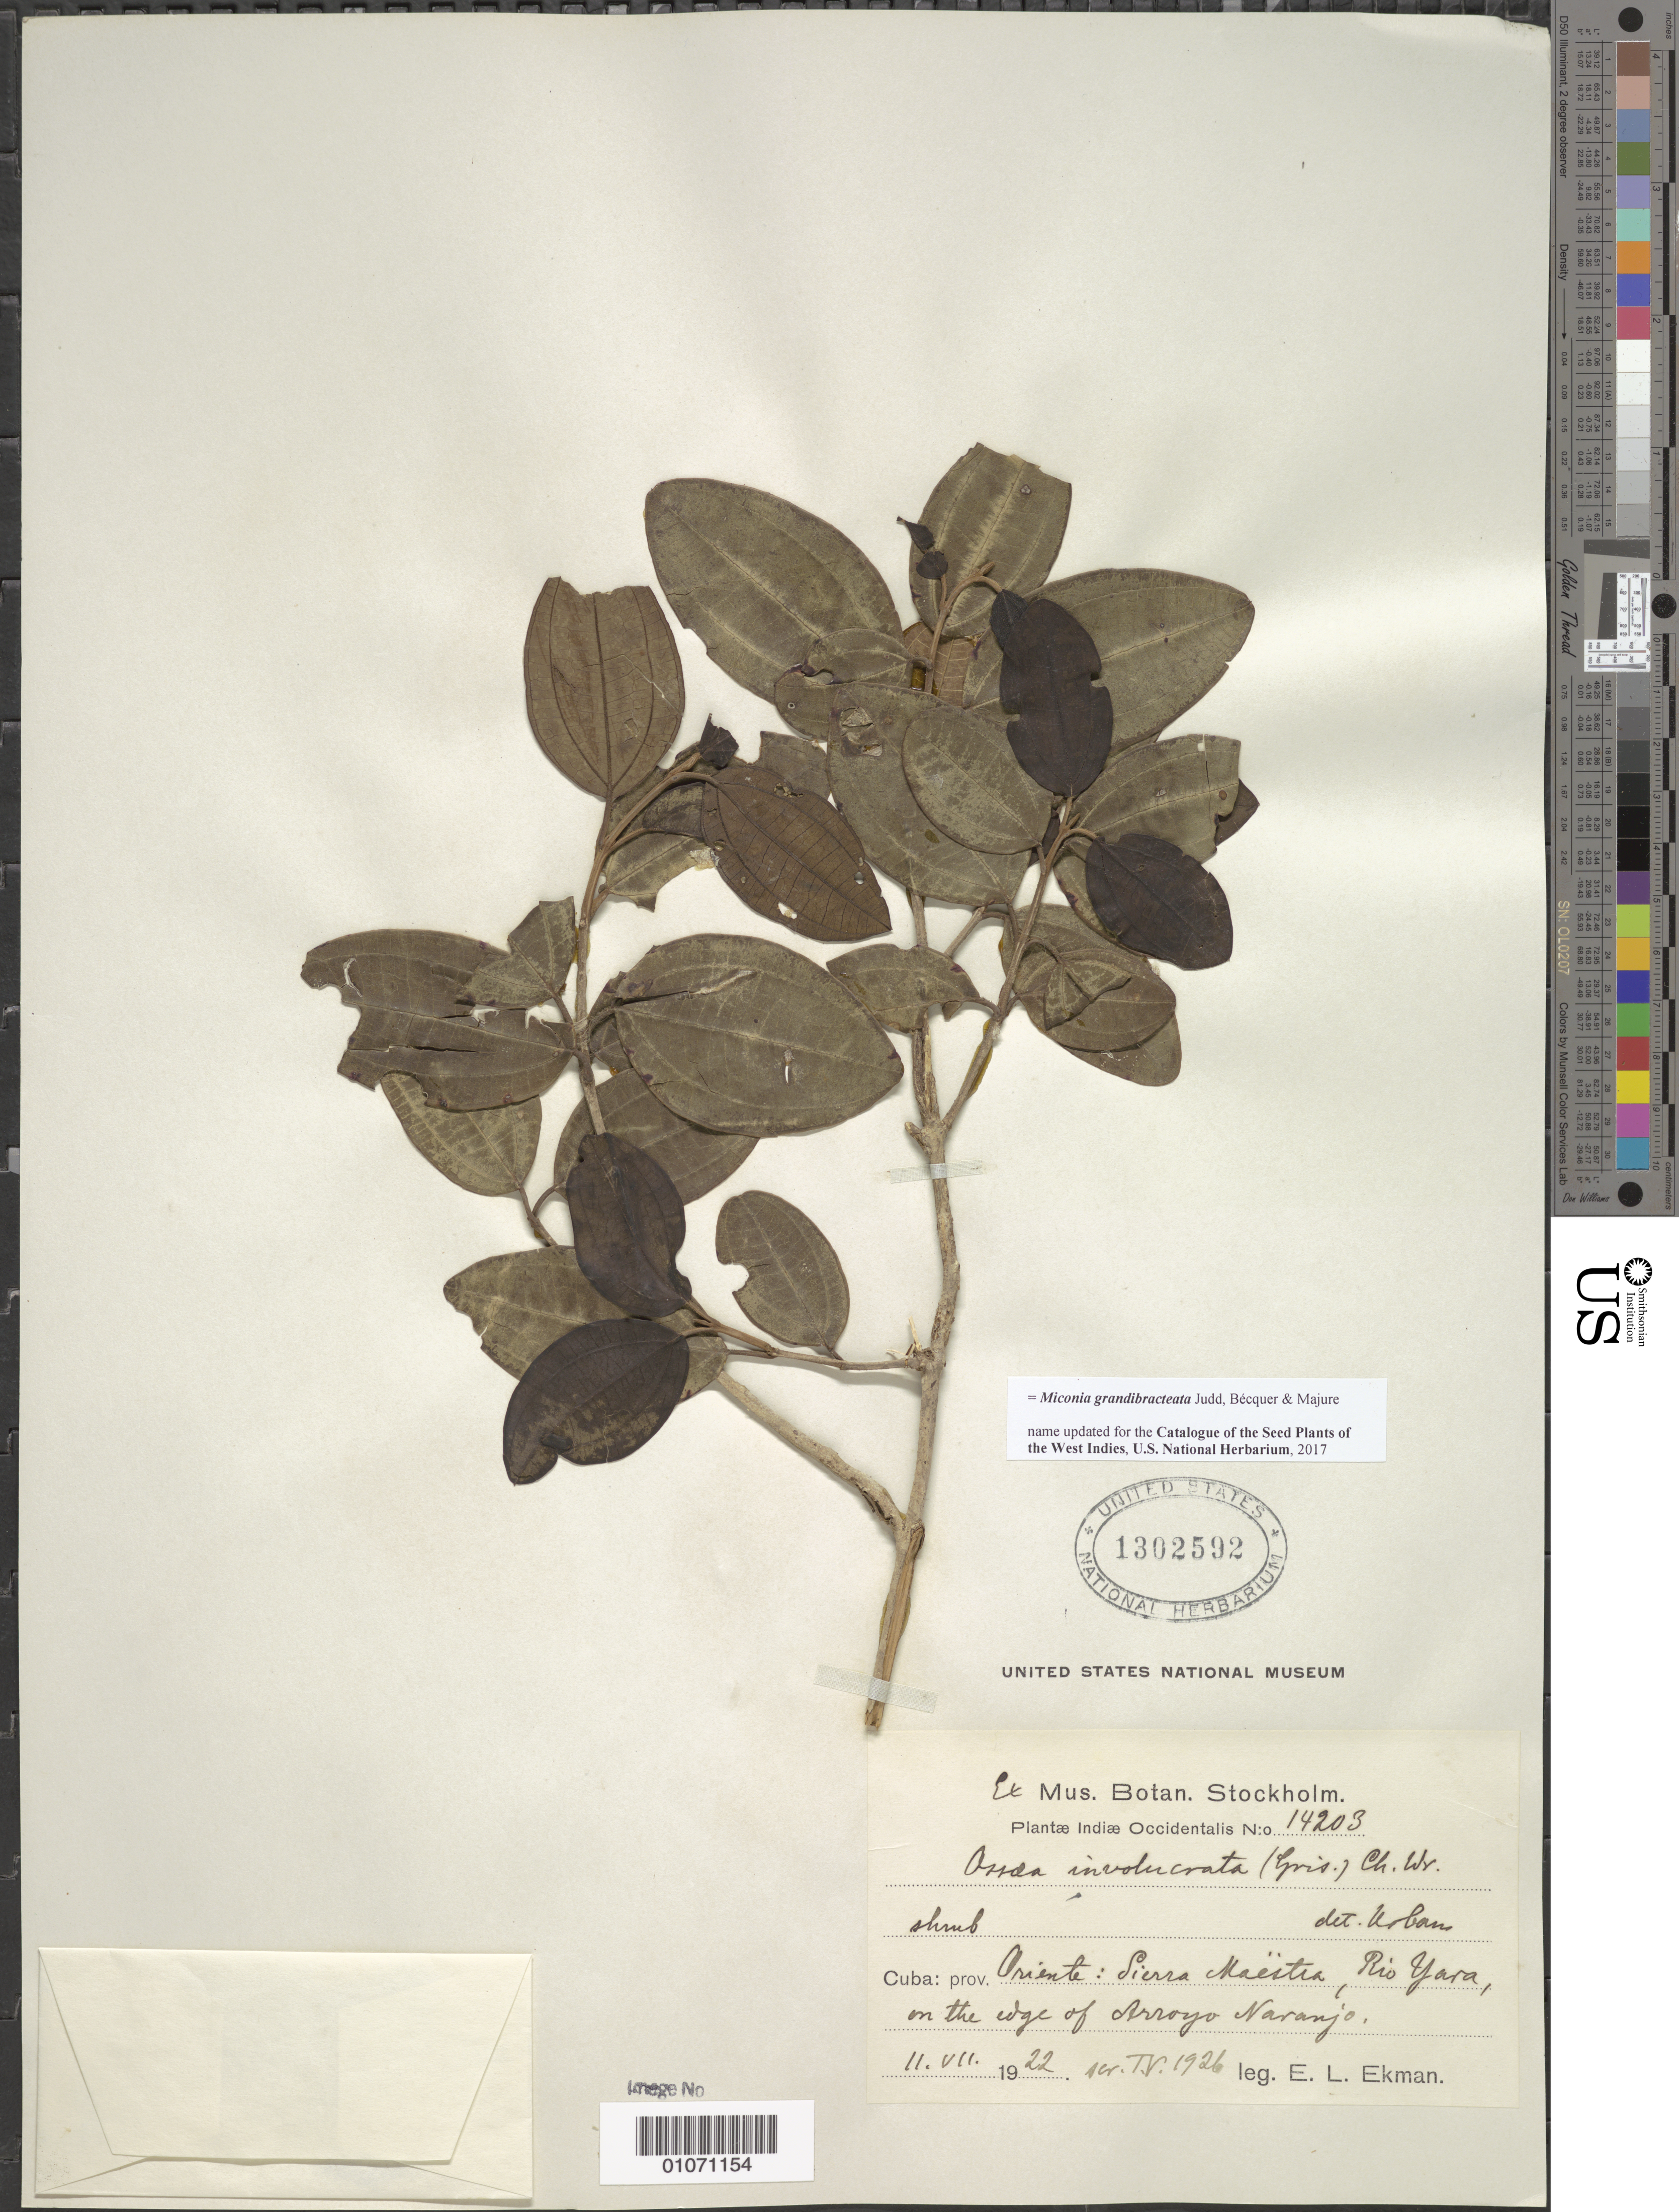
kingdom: Plantae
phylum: Tracheophyta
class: Magnoliopsida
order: Myrtales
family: Melastomataceae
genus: Miconia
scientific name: Miconia grandibracteata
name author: Judd et al.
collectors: E. L. Ekman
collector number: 14203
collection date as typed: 11 Aug 1922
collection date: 1922-08-11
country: Cuba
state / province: Oriente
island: Cuba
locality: Sierra Maestra, Rio Yara, edge of Arroyo Naranjo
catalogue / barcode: US 1302592